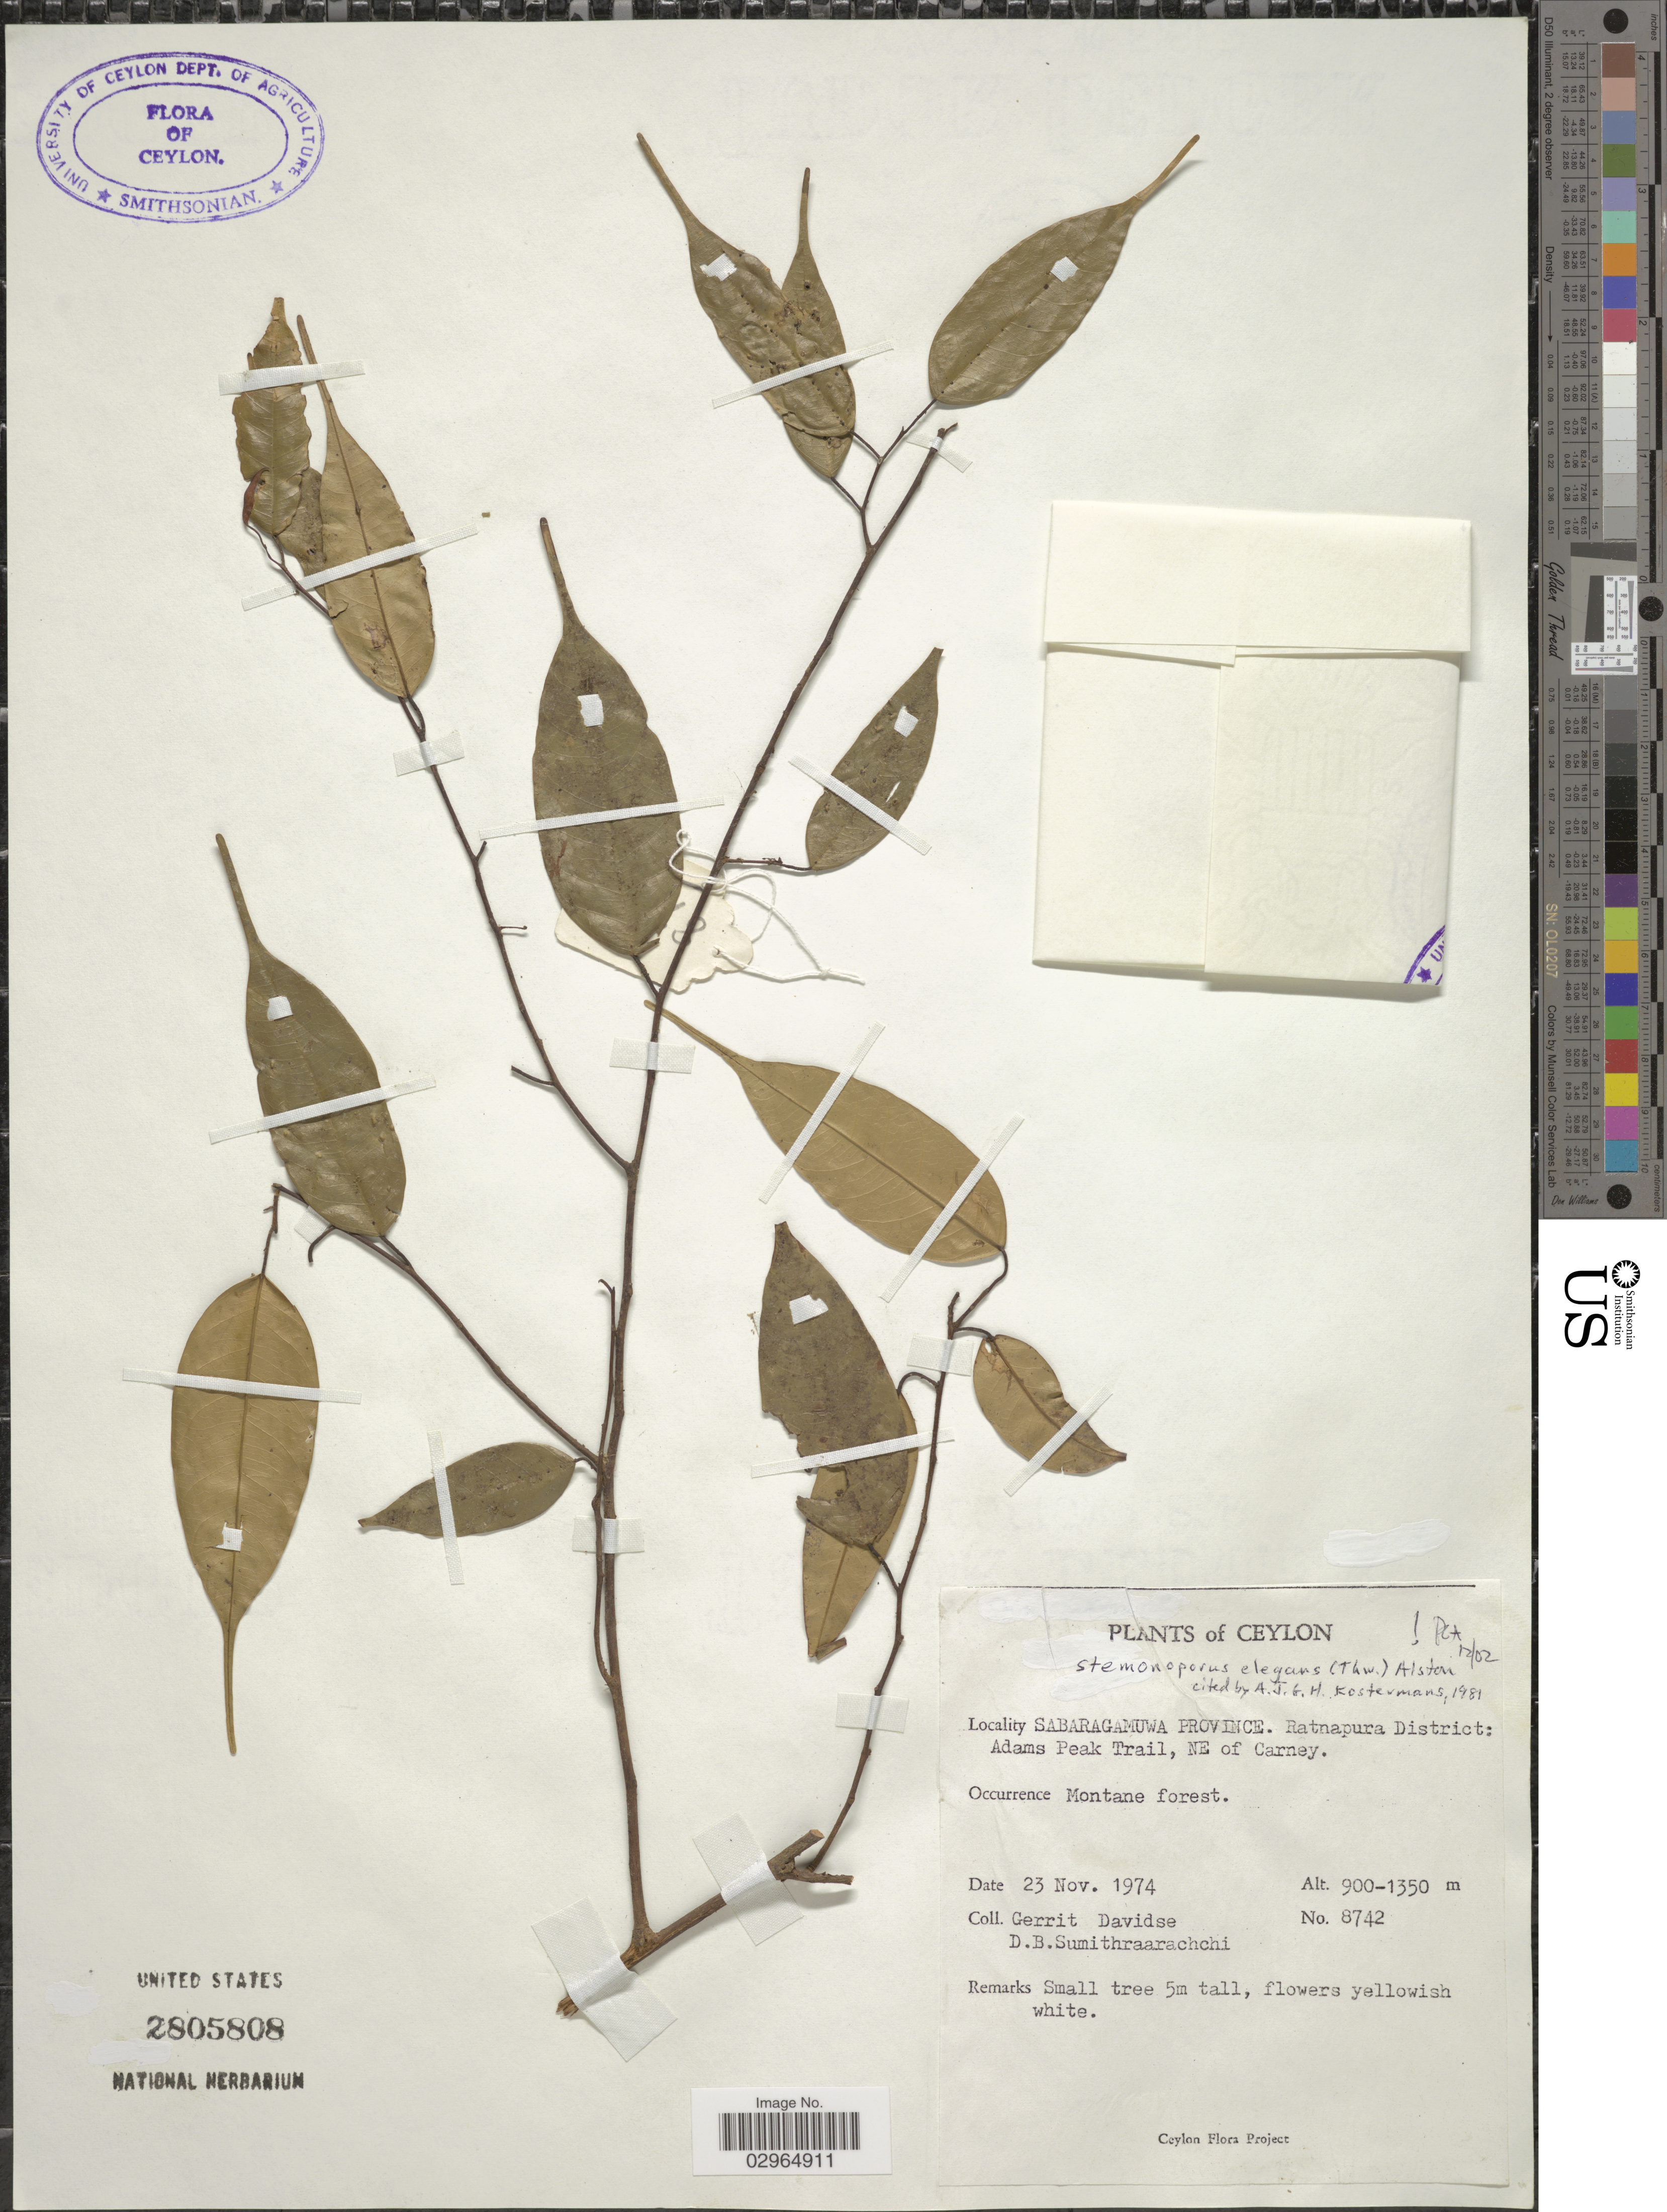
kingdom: Plantae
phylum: Tracheophyta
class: Magnoliopsida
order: Malvales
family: Dipterocarpaceae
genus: Stemonoporus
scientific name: Stemonoporus elegans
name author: (Thwaites) Alston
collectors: G. Davidse & D. B. Sumithraarachchi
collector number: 8742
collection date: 1974-11-23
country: Sri Lanka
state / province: Sabaragamuwa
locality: Ceylon. Ratnapura District: Adams Peak Trail, NE of Carney.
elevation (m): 900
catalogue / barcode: US 2805808